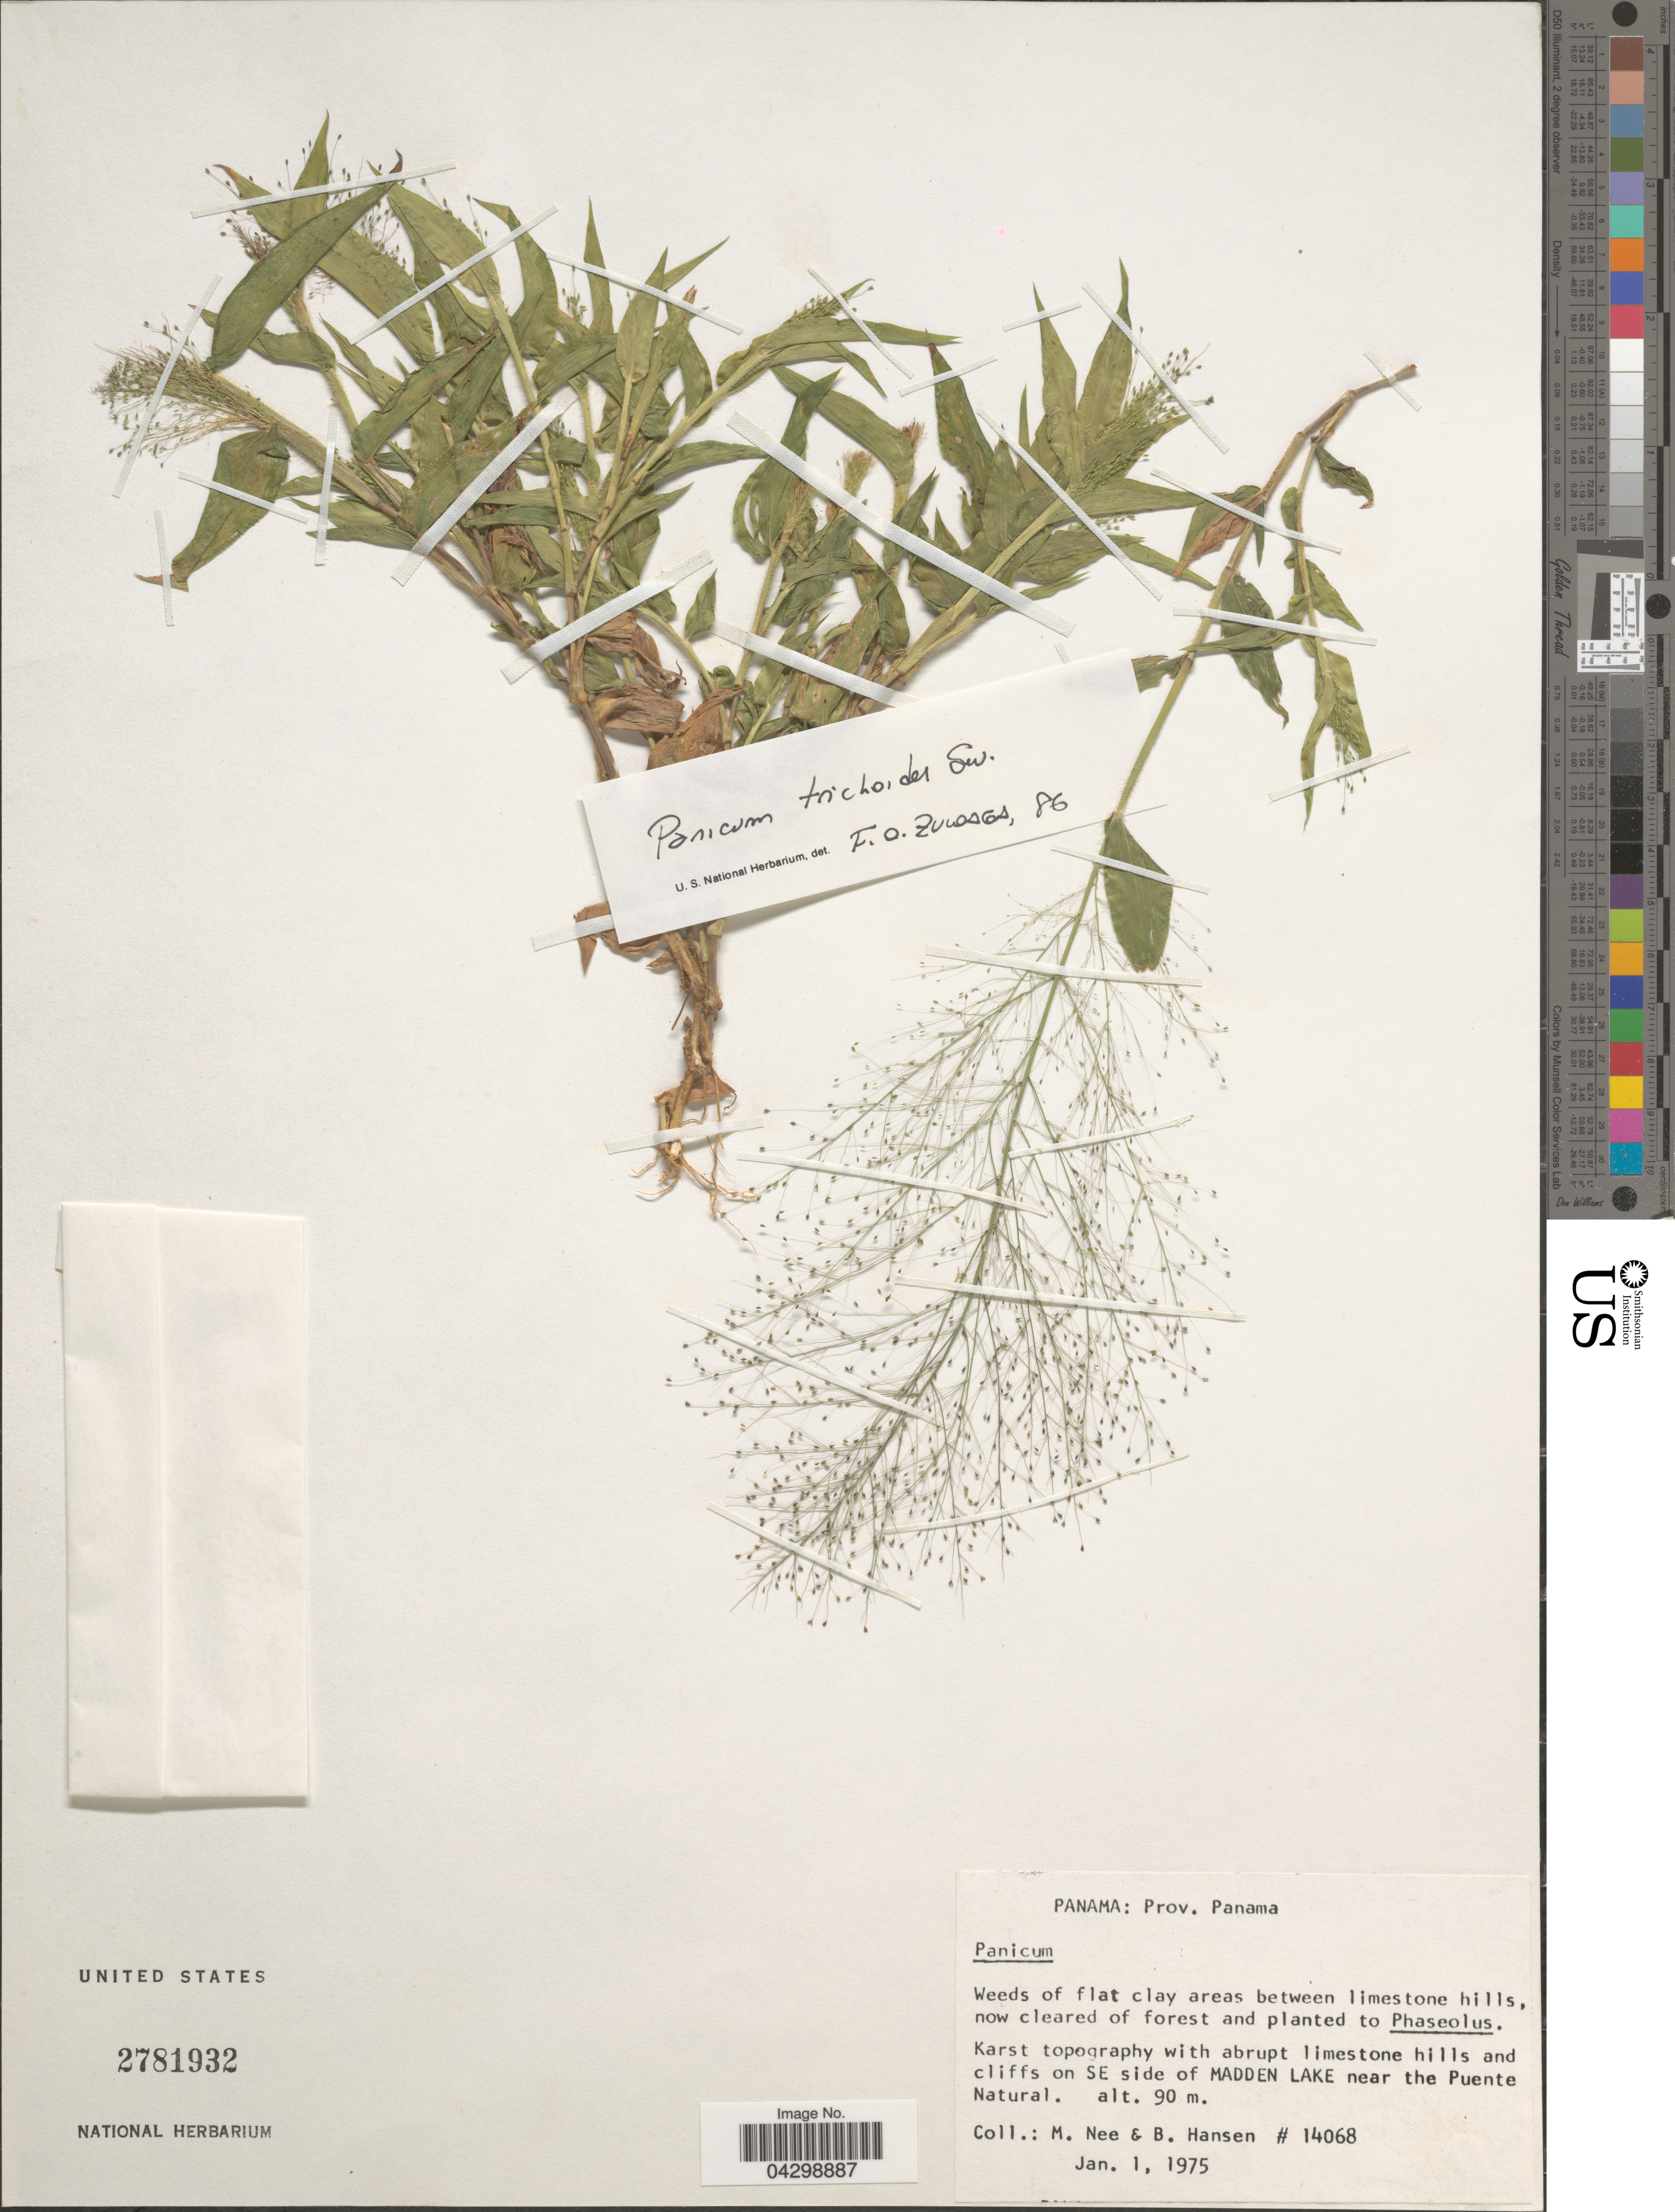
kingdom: Plantae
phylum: Tracheophyta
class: Liliopsida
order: Poales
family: Poaceae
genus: Panicum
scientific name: Panicum trichoides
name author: Sw.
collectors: M. Nee & B. Hansen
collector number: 14068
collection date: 1975-01-01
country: Panama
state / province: Panamá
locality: Between limestone hills. Karst topography with abrupt limestone hills and cliffs on SE side of Madden Lake near the Puente Natural.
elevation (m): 90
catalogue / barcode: US 2781932